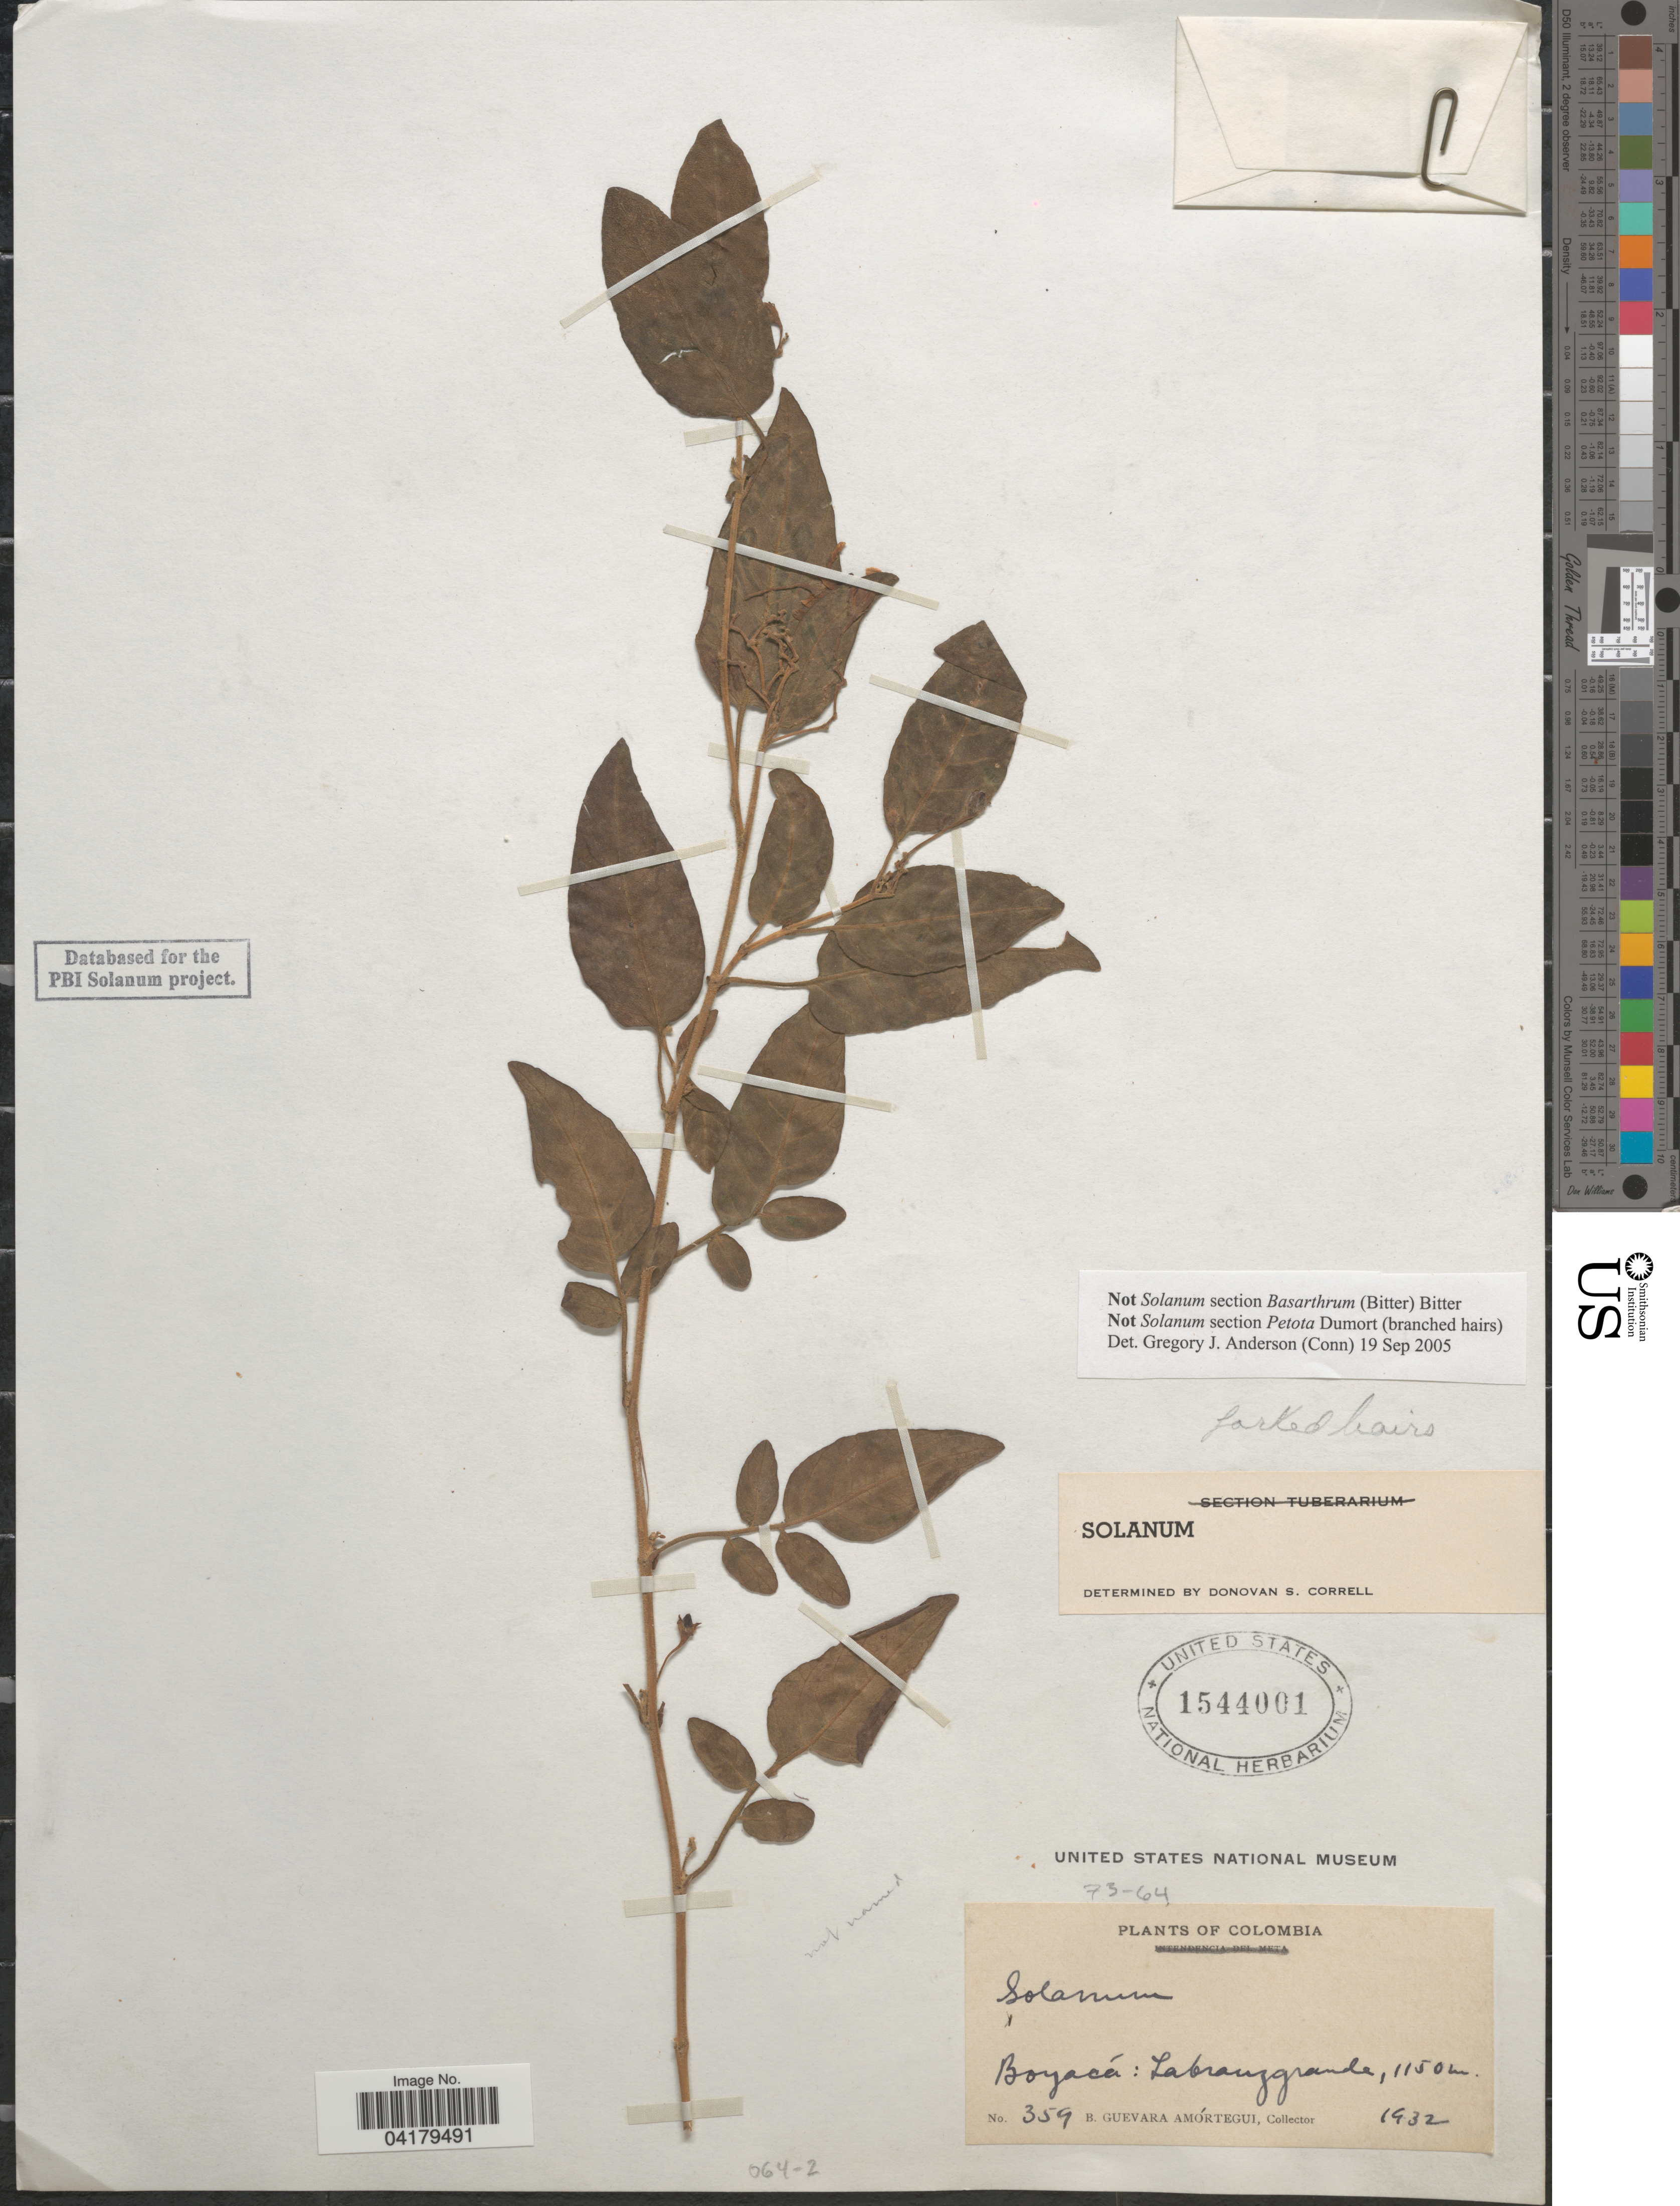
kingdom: Plantae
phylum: Tracheophyta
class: Magnoliopsida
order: Solanales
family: Solanaceae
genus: Solanum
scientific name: Solanum (Leptostemonum) sp.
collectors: B. Guevara Amortegui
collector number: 359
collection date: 1932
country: Colombia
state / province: Boyacá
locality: Labranggrande.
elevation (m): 1150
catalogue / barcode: US 1544001